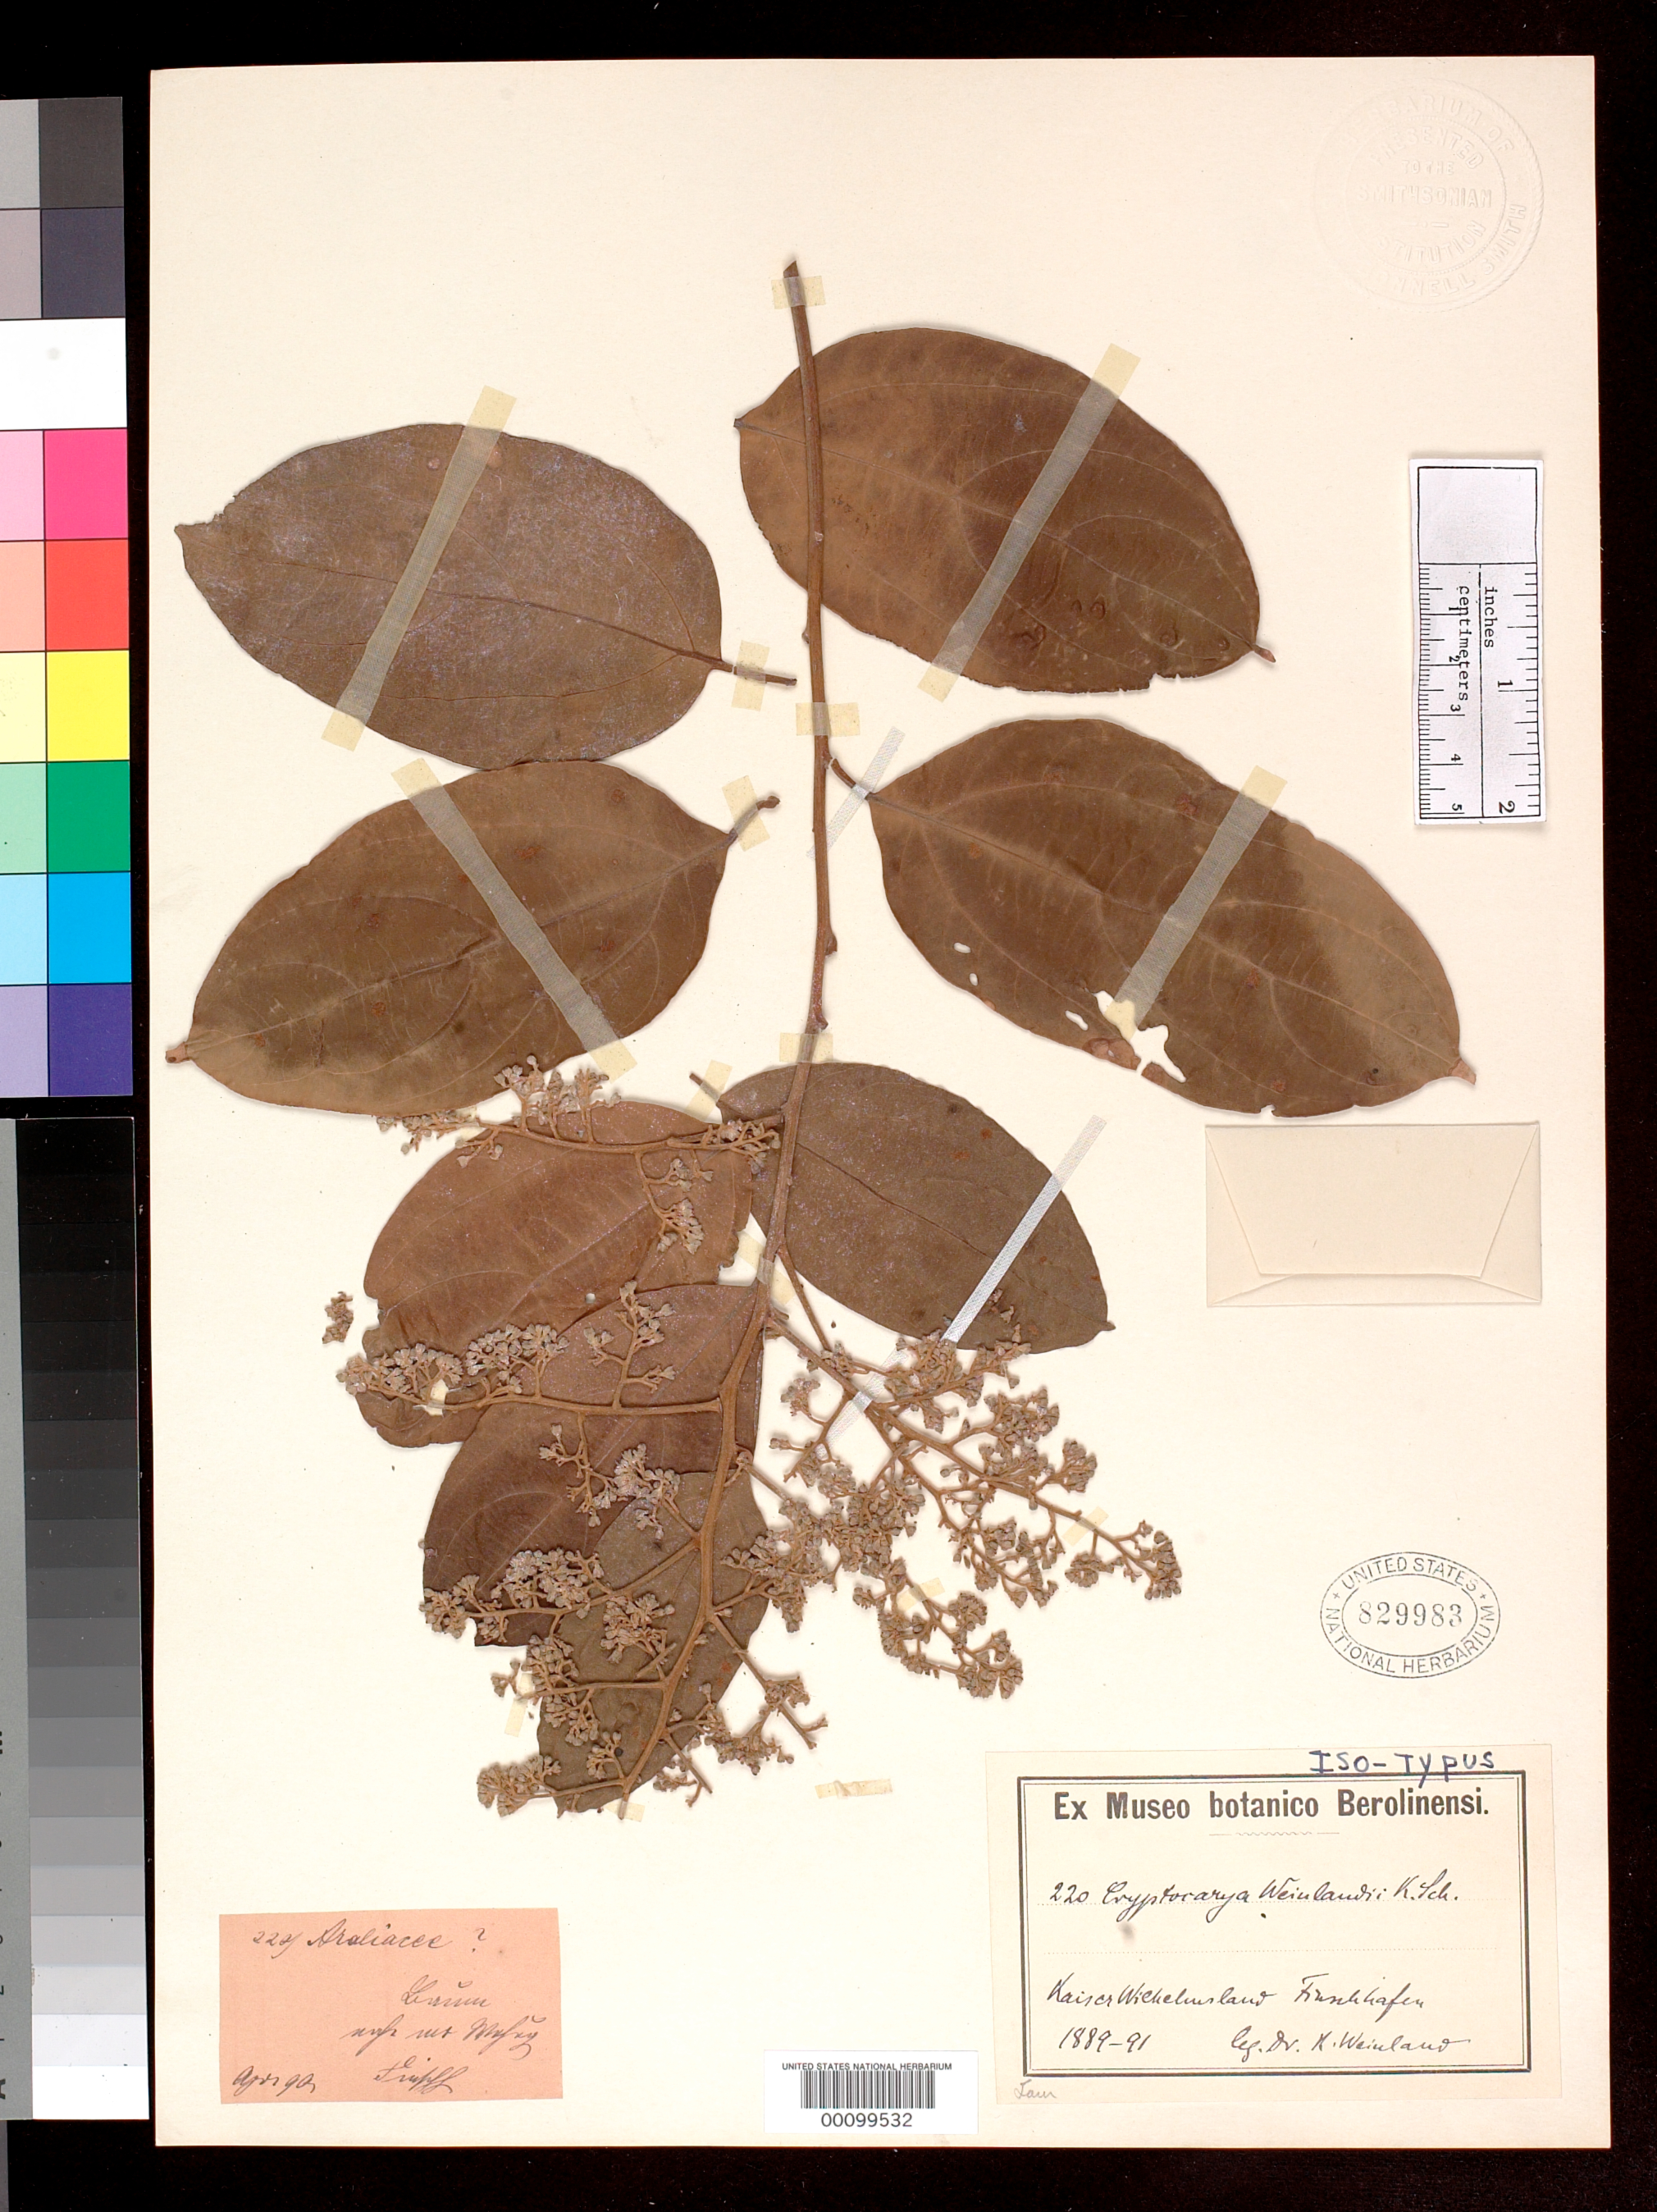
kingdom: Plantae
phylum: Tracheophyta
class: Magnoliopsida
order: Laurales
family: Lauraceae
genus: Cryptocarya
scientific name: Cryptocarya weinlandii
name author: K. Schum.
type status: Type Collection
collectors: K. Weinland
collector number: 220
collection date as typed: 1889 to -- --- 1891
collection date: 1889/1891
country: Papua New Guinea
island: New Guinea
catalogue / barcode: US 829983